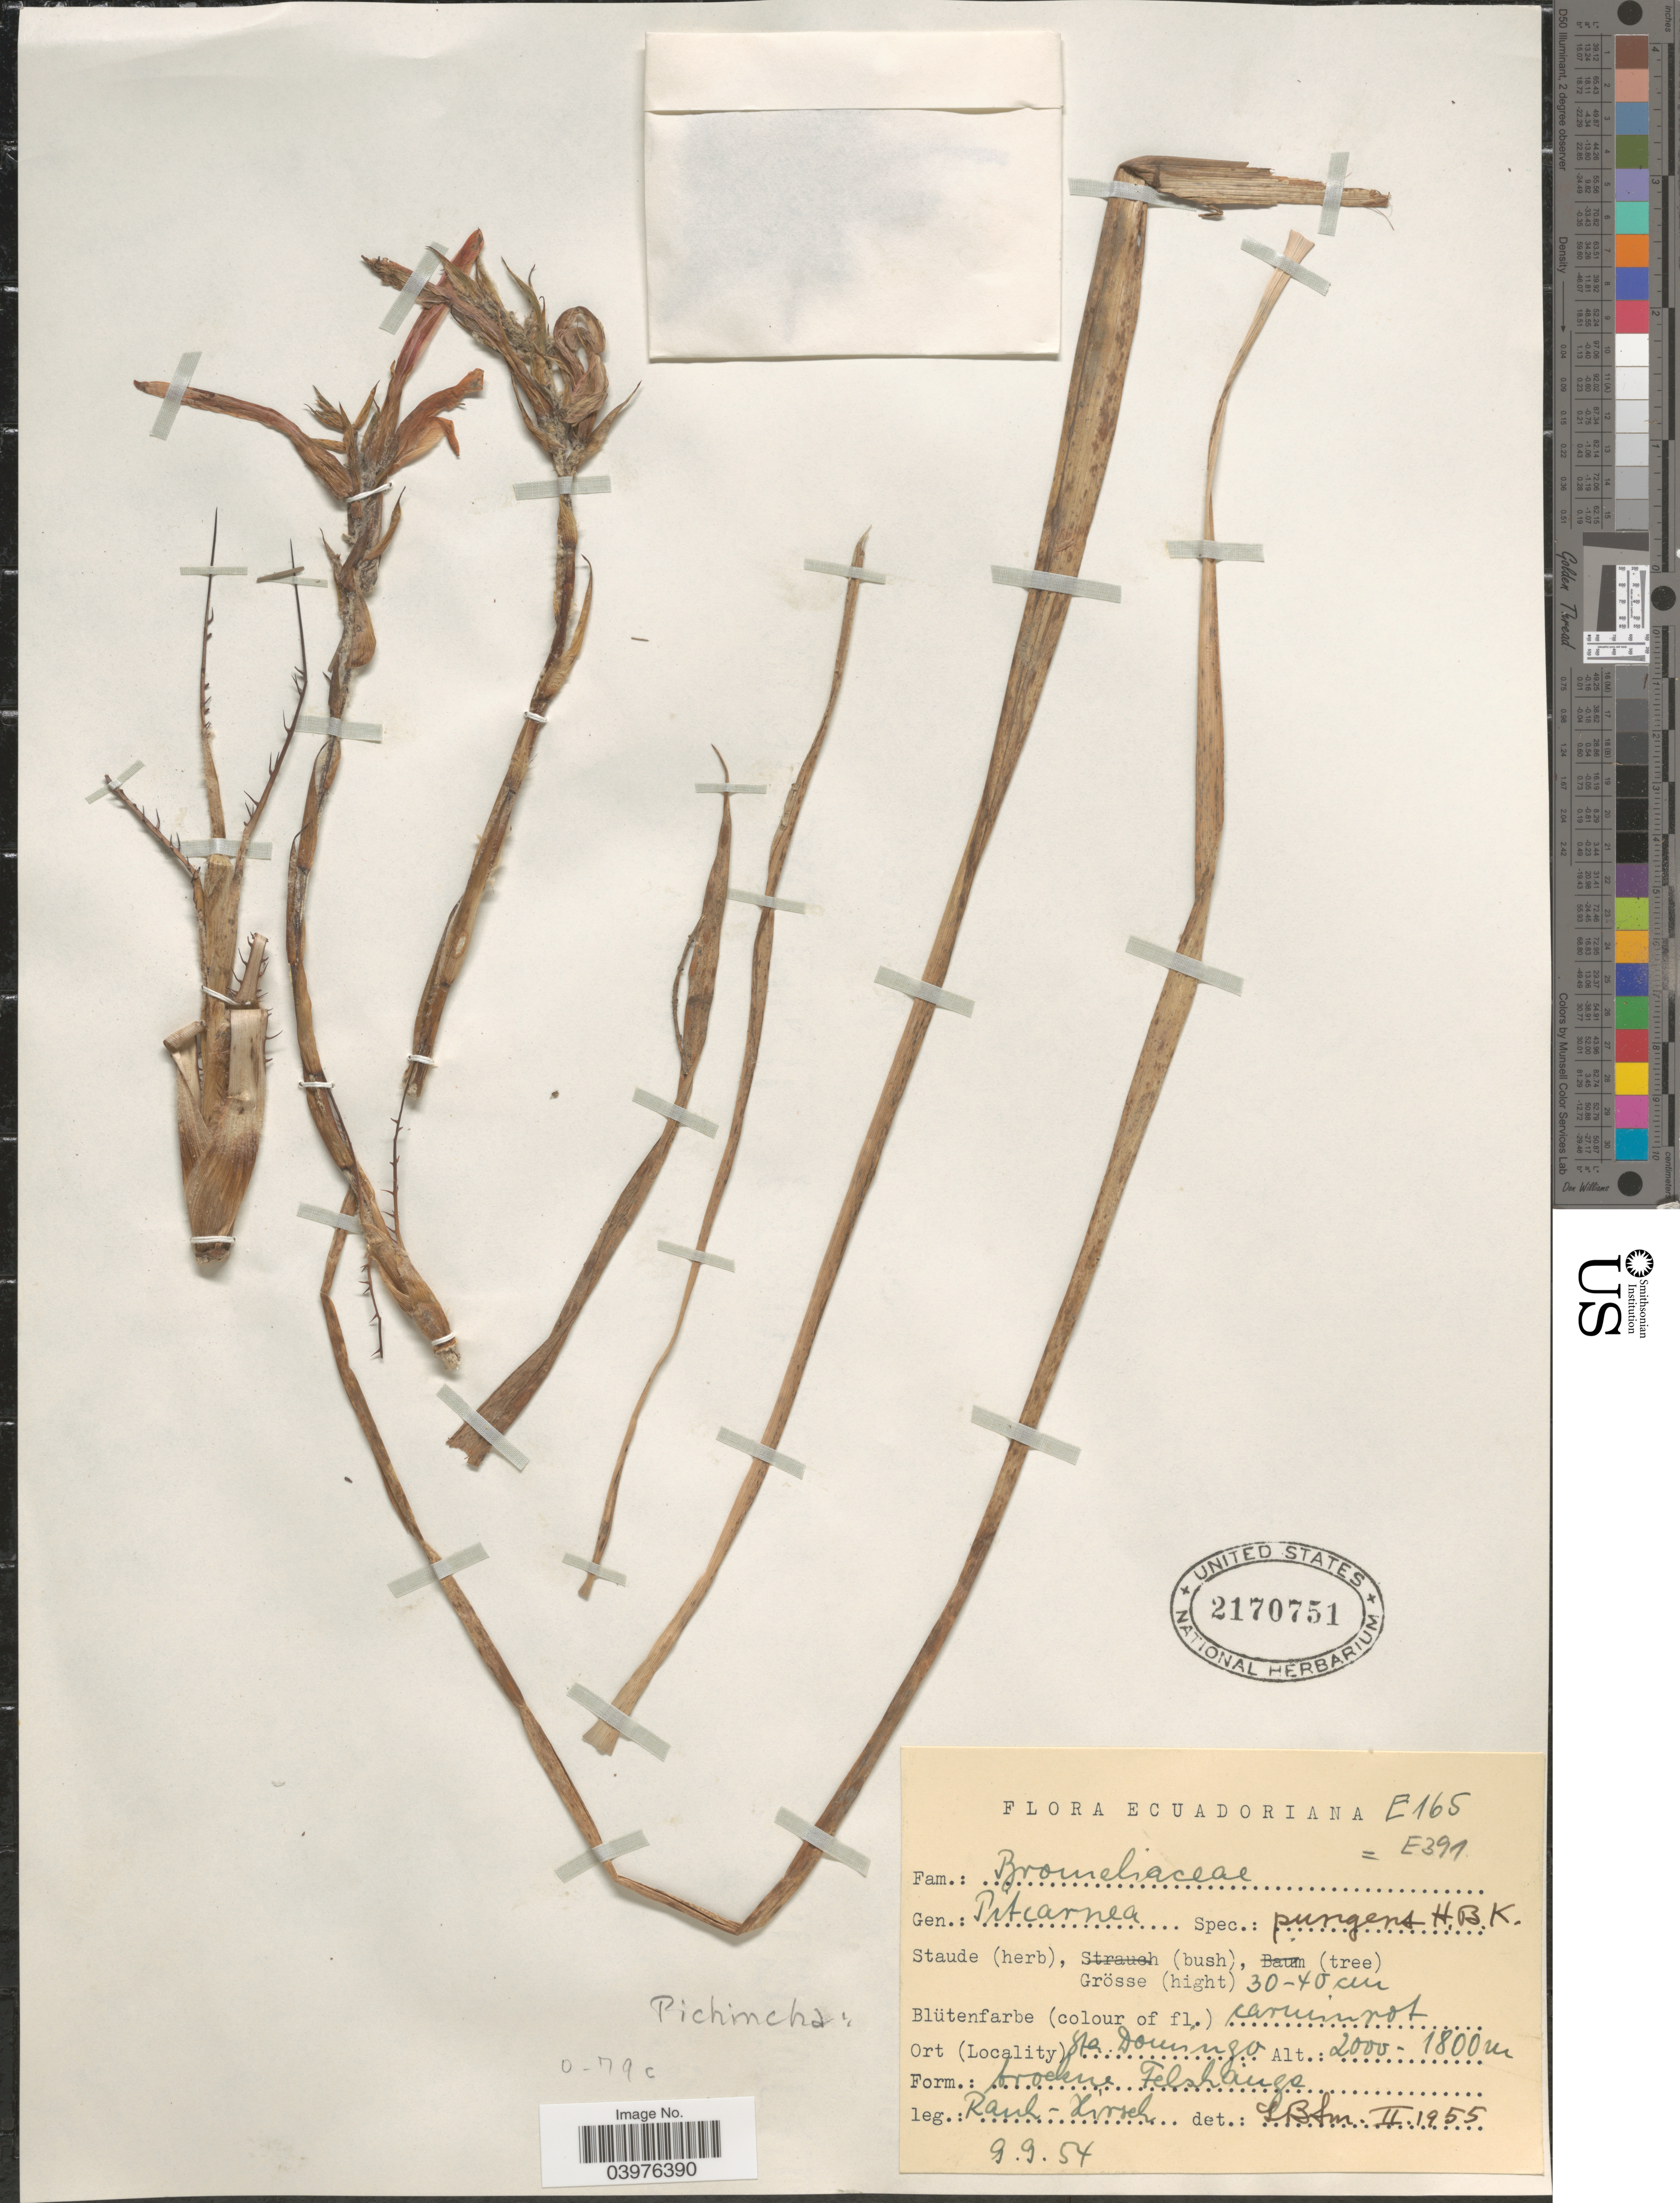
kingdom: Plantae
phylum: Tracheophyta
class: Liliopsida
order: Poales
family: Bromeliaceae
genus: Pitcairnia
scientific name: Pitcairnia pungens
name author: Kunth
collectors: -. Rauh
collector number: E165/E391 ?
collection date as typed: Transcribed d/m/y: 9/9/54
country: Ecuador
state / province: Pichincha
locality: Sta. Domingo.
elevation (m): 1800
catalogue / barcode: US 2170751